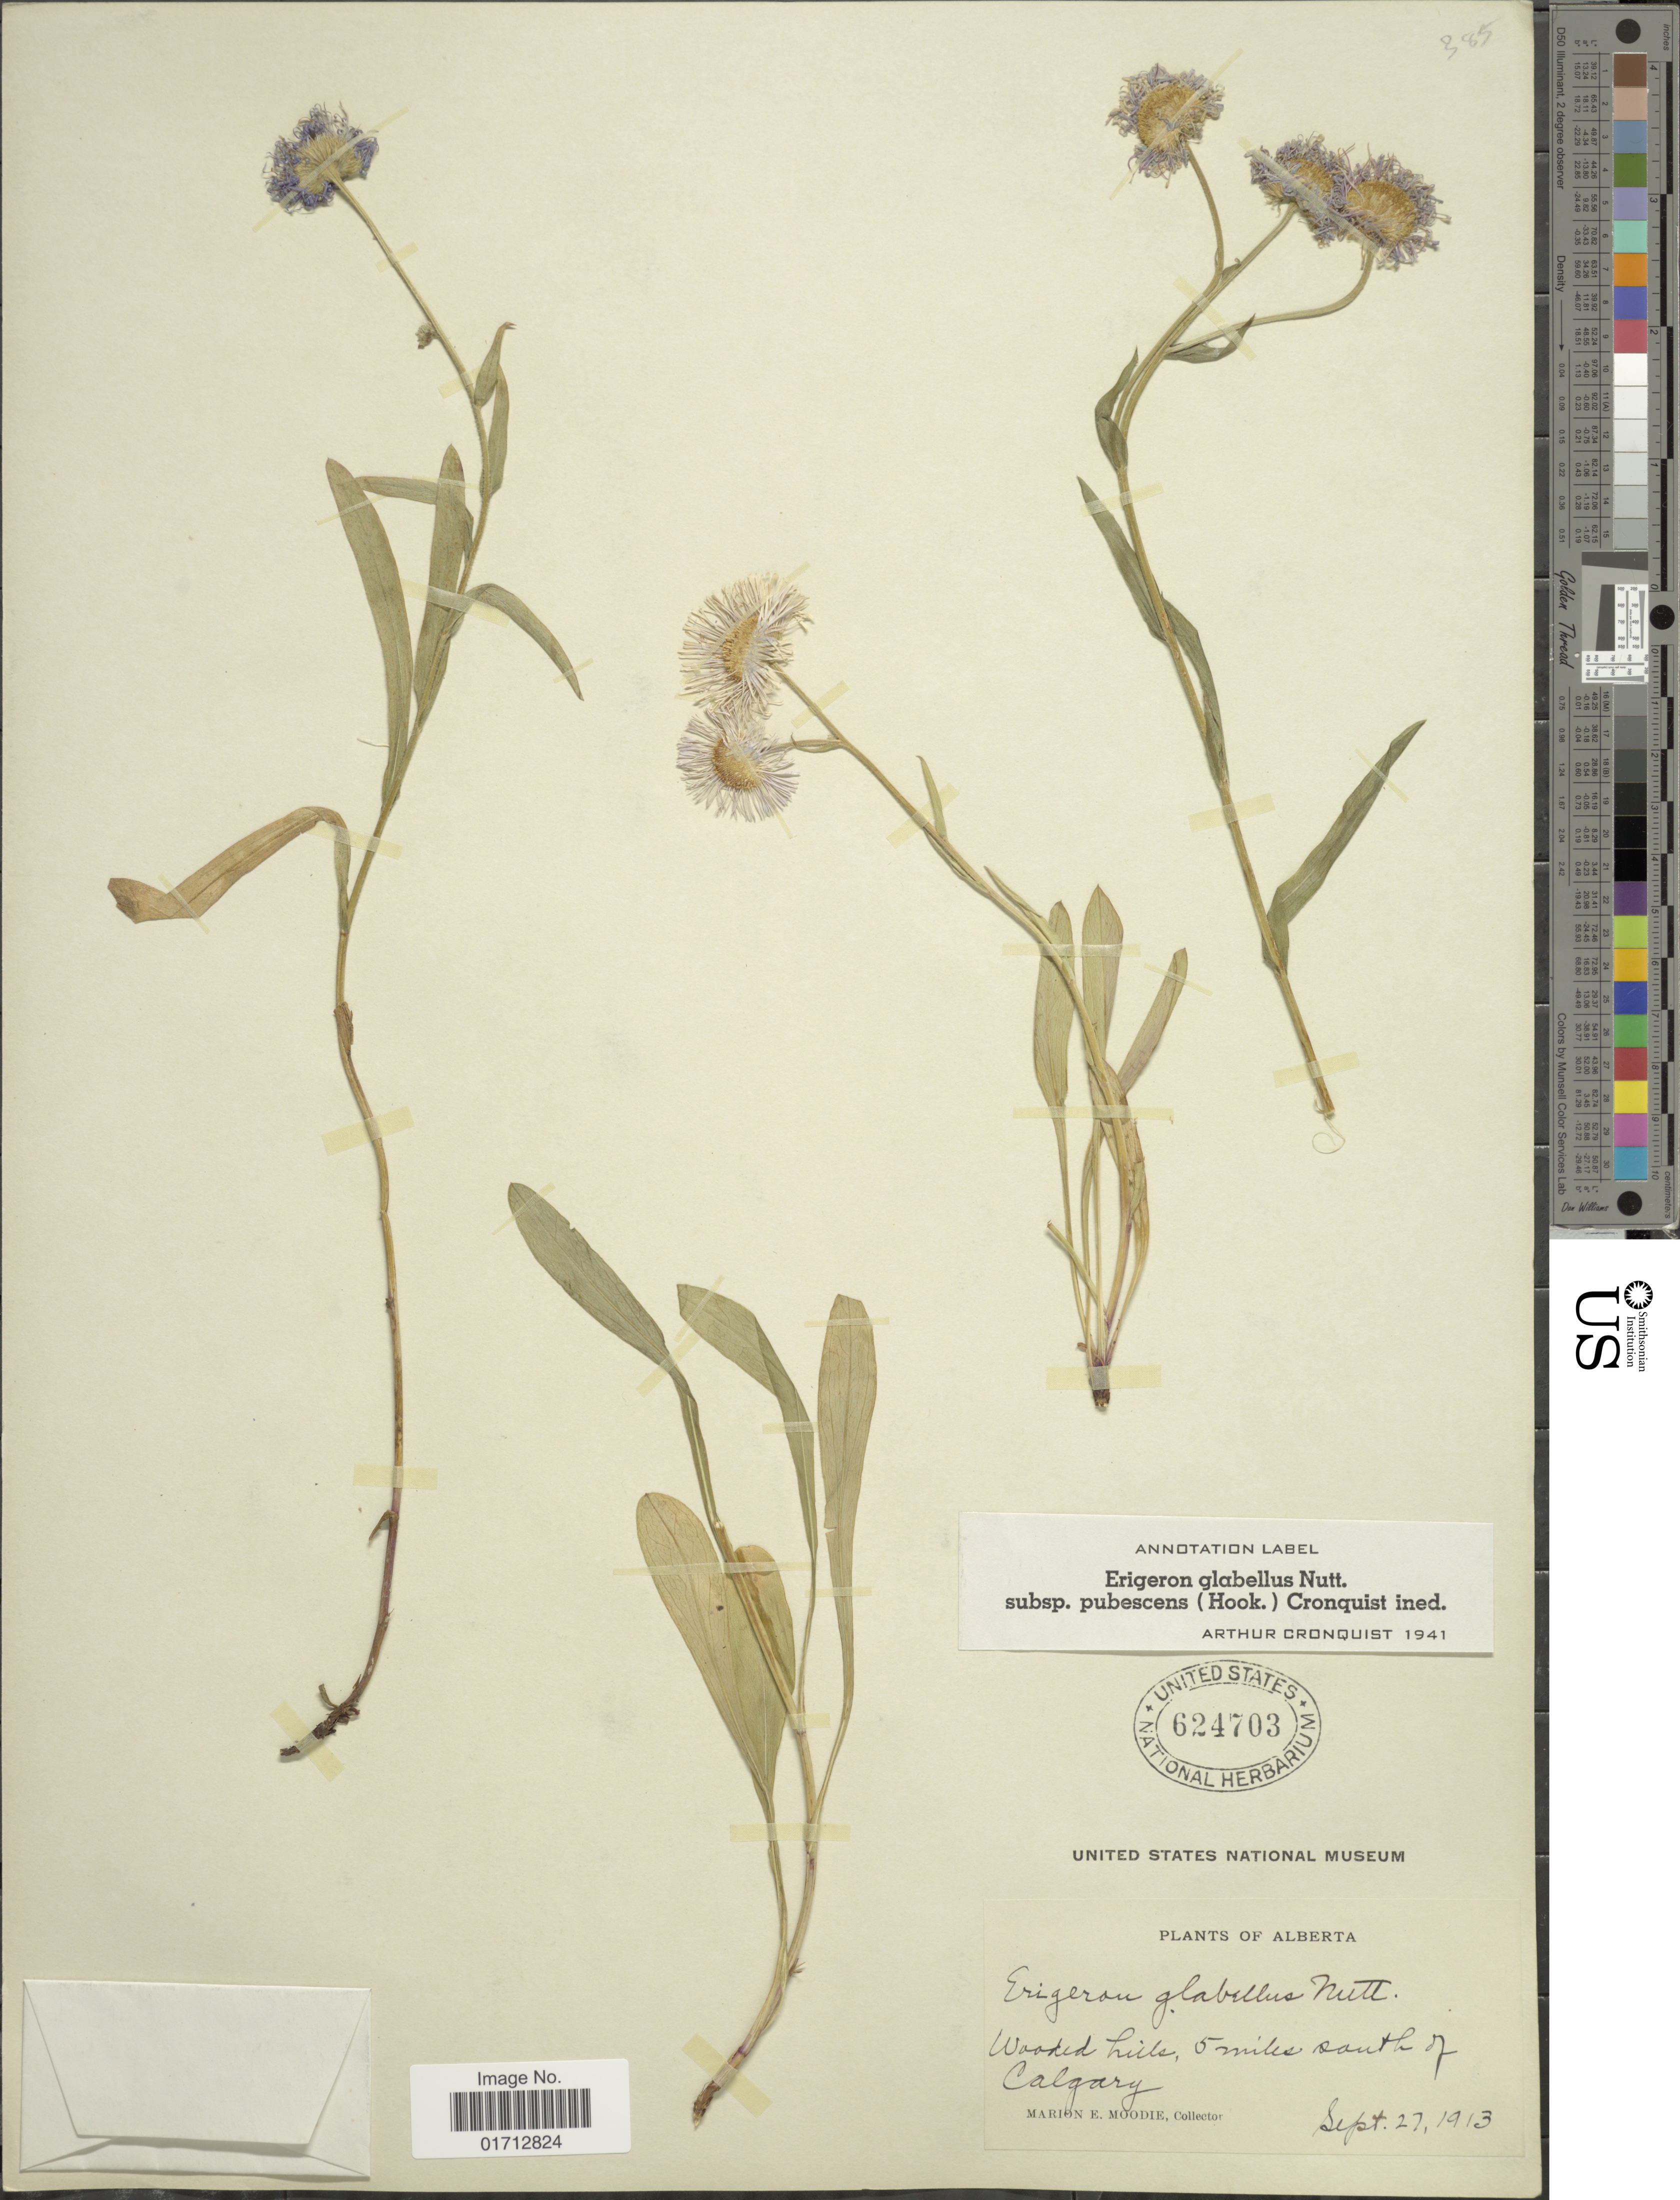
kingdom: Plantae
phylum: Tracheophyta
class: Magnoliopsida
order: Asterales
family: Asteraceae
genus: Erigeron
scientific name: Erigeron glabellus subsp. pubescens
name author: (Hook.) Cronq.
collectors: M. E. Moodie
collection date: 1913-09-27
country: Canada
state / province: Alberta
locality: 5 miles south of Calgary.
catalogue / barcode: US 624703